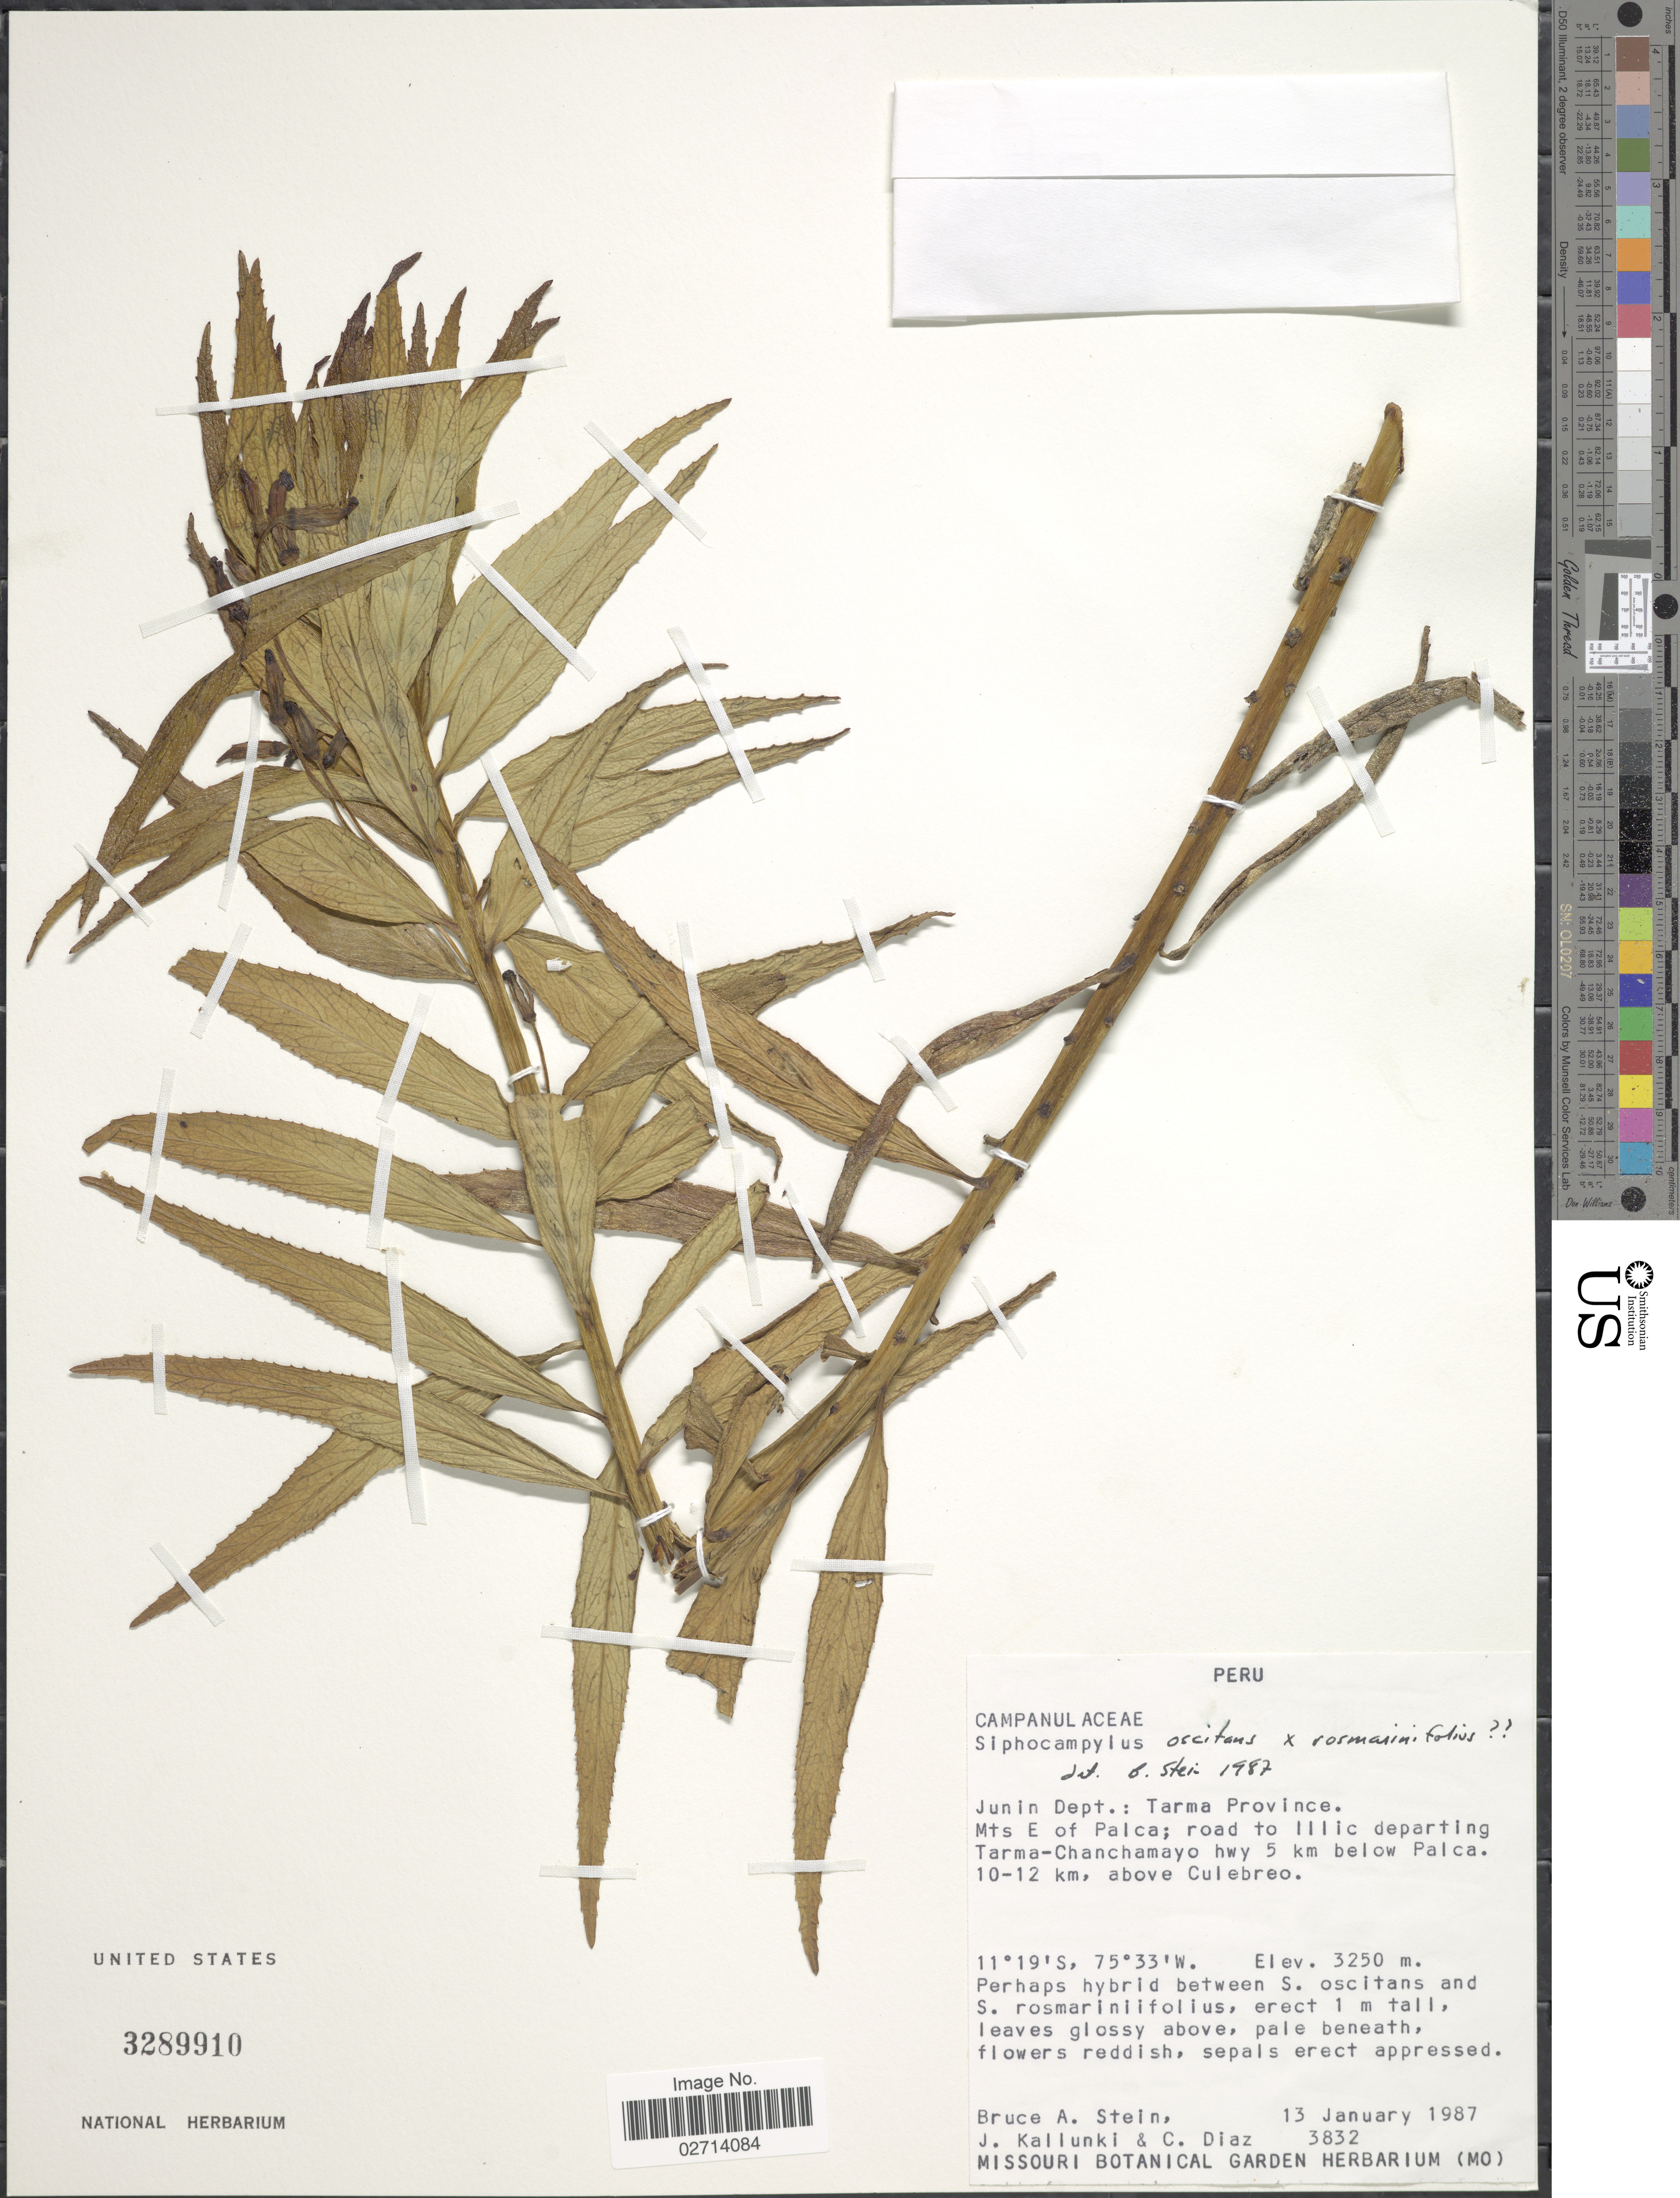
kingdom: Plantae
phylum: Tracheophyta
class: Magnoliopsida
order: Asterales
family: Campanulaceae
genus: Siphocampylus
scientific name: Siphocampylus oscitans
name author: B.A. Stein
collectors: B. A. Stein, J. Kallunki & C. Díaz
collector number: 3832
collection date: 1987-01-13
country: Peru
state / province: Junín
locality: Tarma Province, Mts E of Palca; road to Illic departing Tarma-Chanchamayo hwy 5 km below Palca, 10-12 km, above Culebreo.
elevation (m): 3250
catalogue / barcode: US 3289910